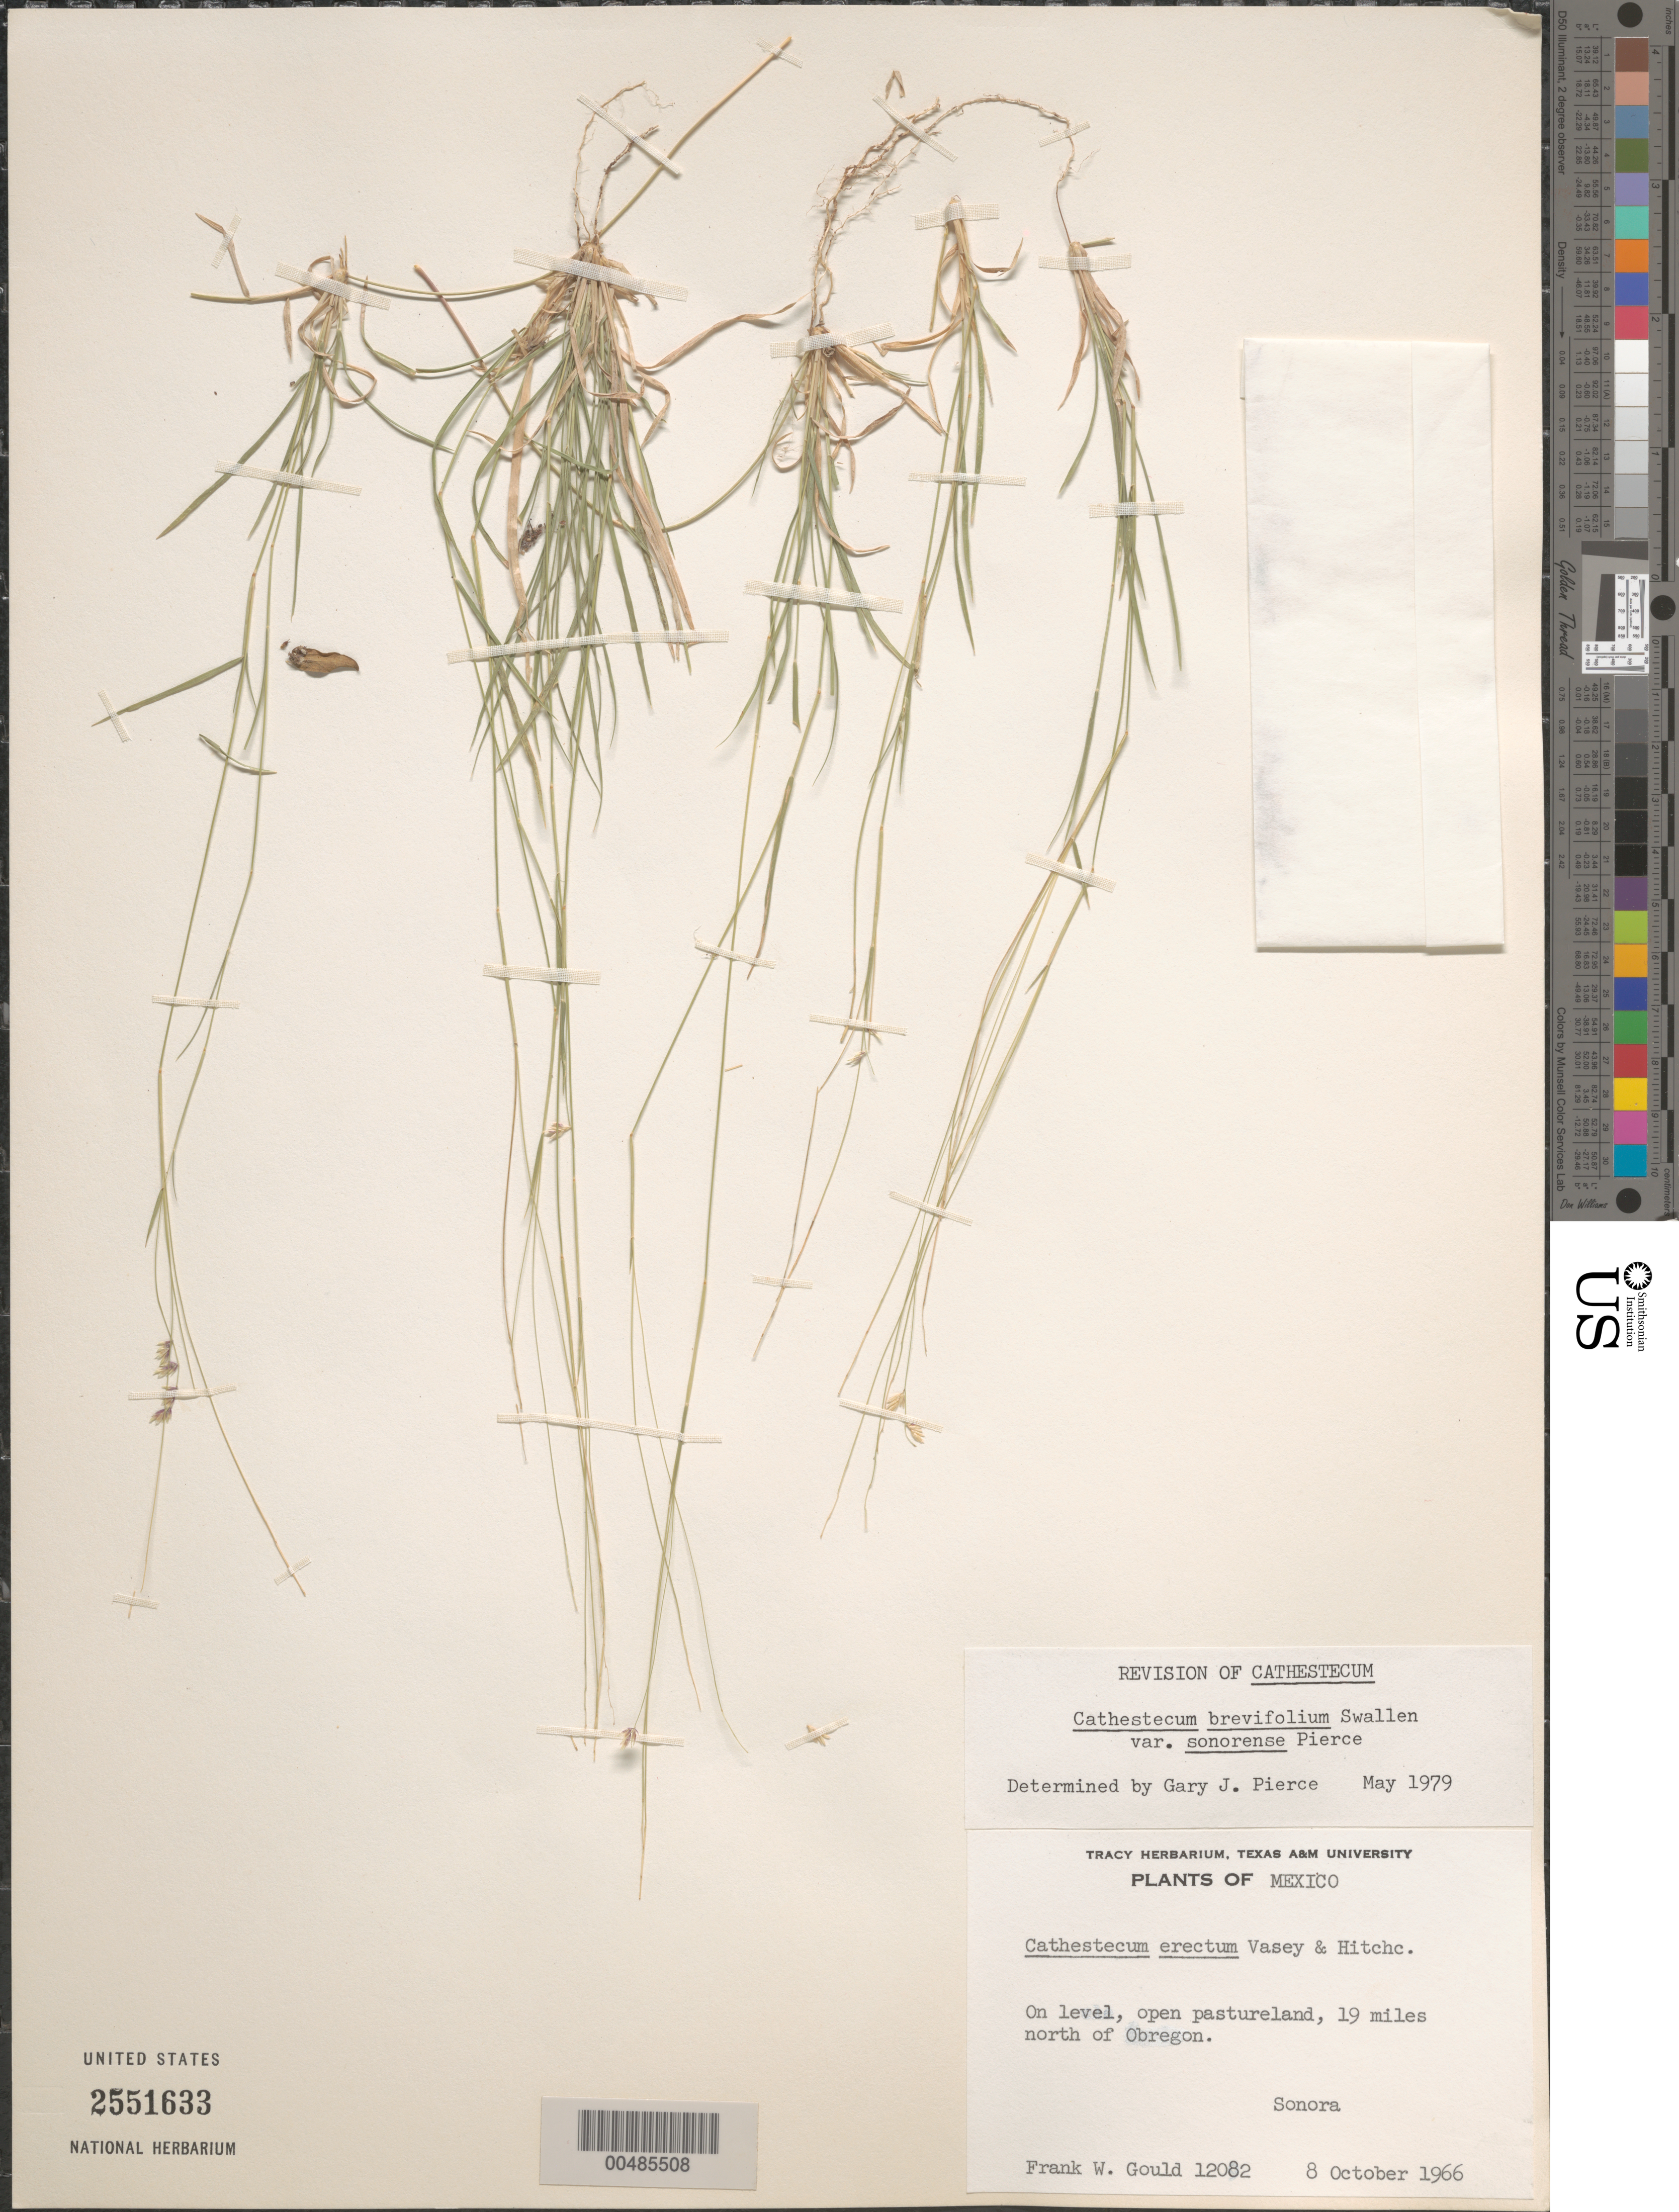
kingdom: Plantae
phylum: Tracheophyta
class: Liliopsida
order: Poales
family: Poaceae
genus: Cathestecum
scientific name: Cathestecum brevifolium var. sonorense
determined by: Pierce, G. J.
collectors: F. W. Gould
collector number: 12082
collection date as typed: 8 Oct 1966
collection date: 1966-10-08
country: Mexico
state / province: Sonora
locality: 19 mi N of Obregon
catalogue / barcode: US 2551633